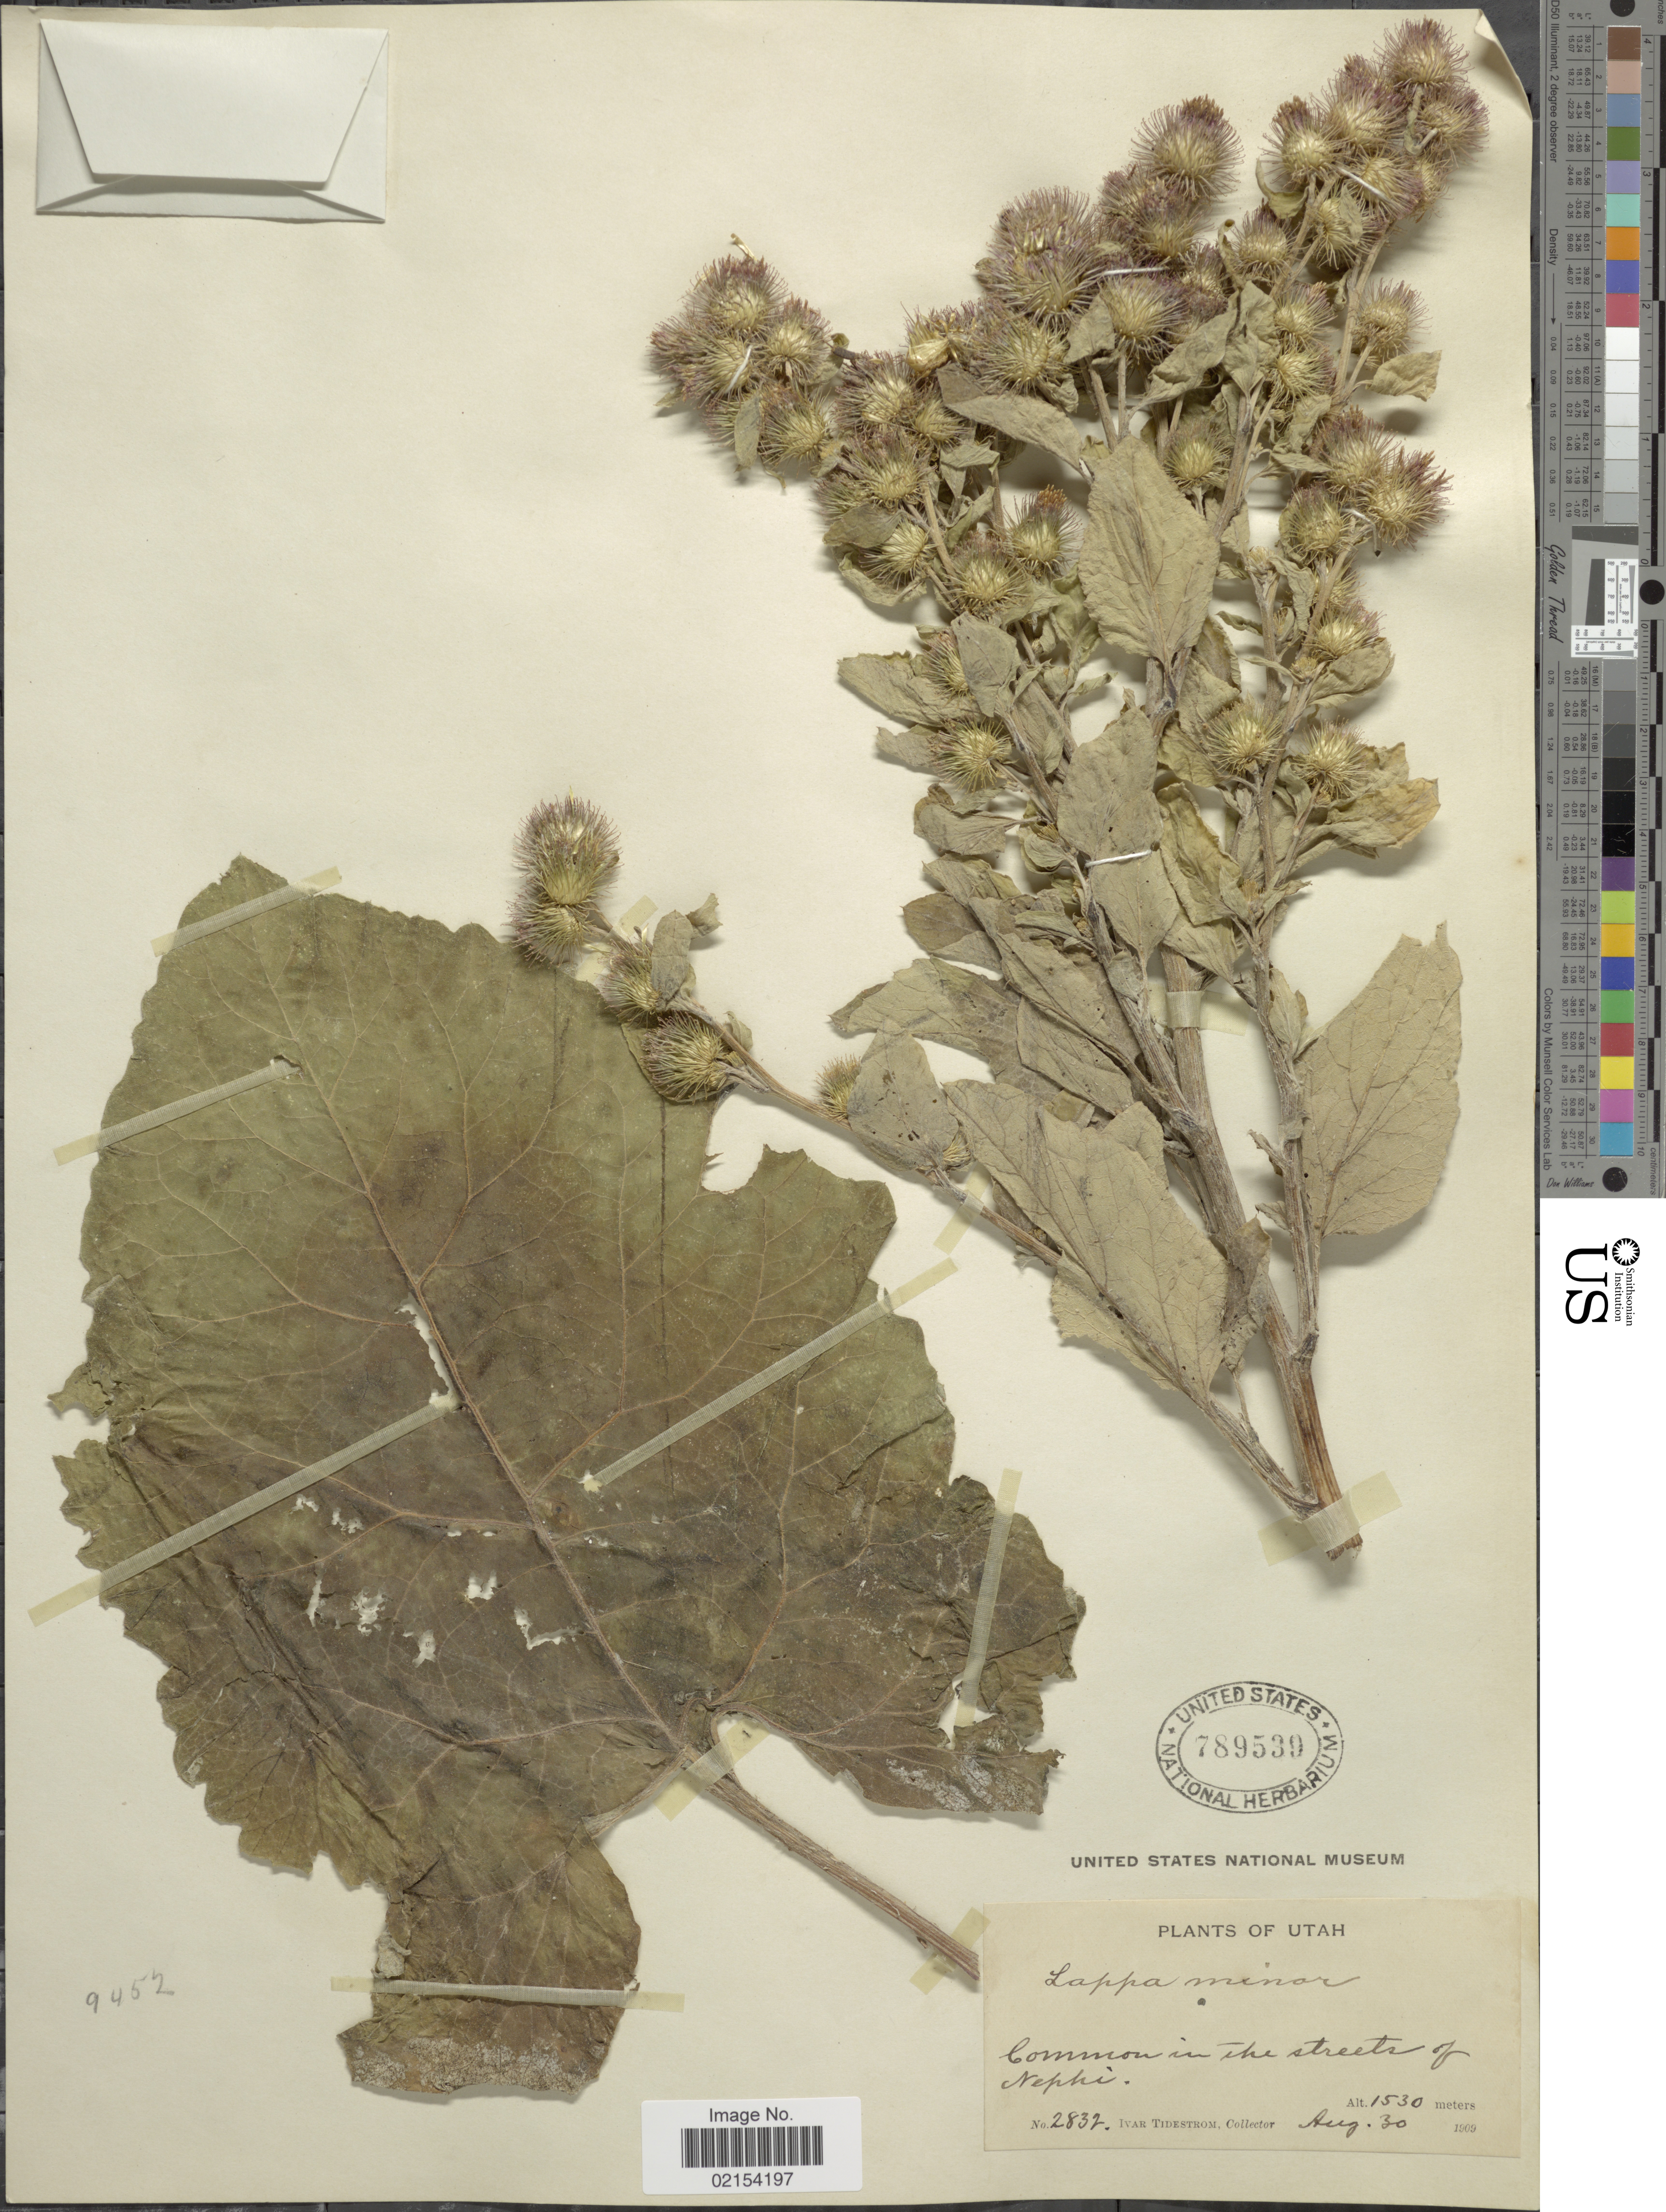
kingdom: Plantae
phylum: Tracheophyta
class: Magnoliopsida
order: Asterales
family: Asteraceae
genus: Arctium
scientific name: Arctium minus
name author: (Hill) Bernh.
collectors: I. F. Tidestrom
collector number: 2837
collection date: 1969-08-30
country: United States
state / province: Utah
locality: In the streets of Nephi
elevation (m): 1530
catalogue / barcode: US 789539